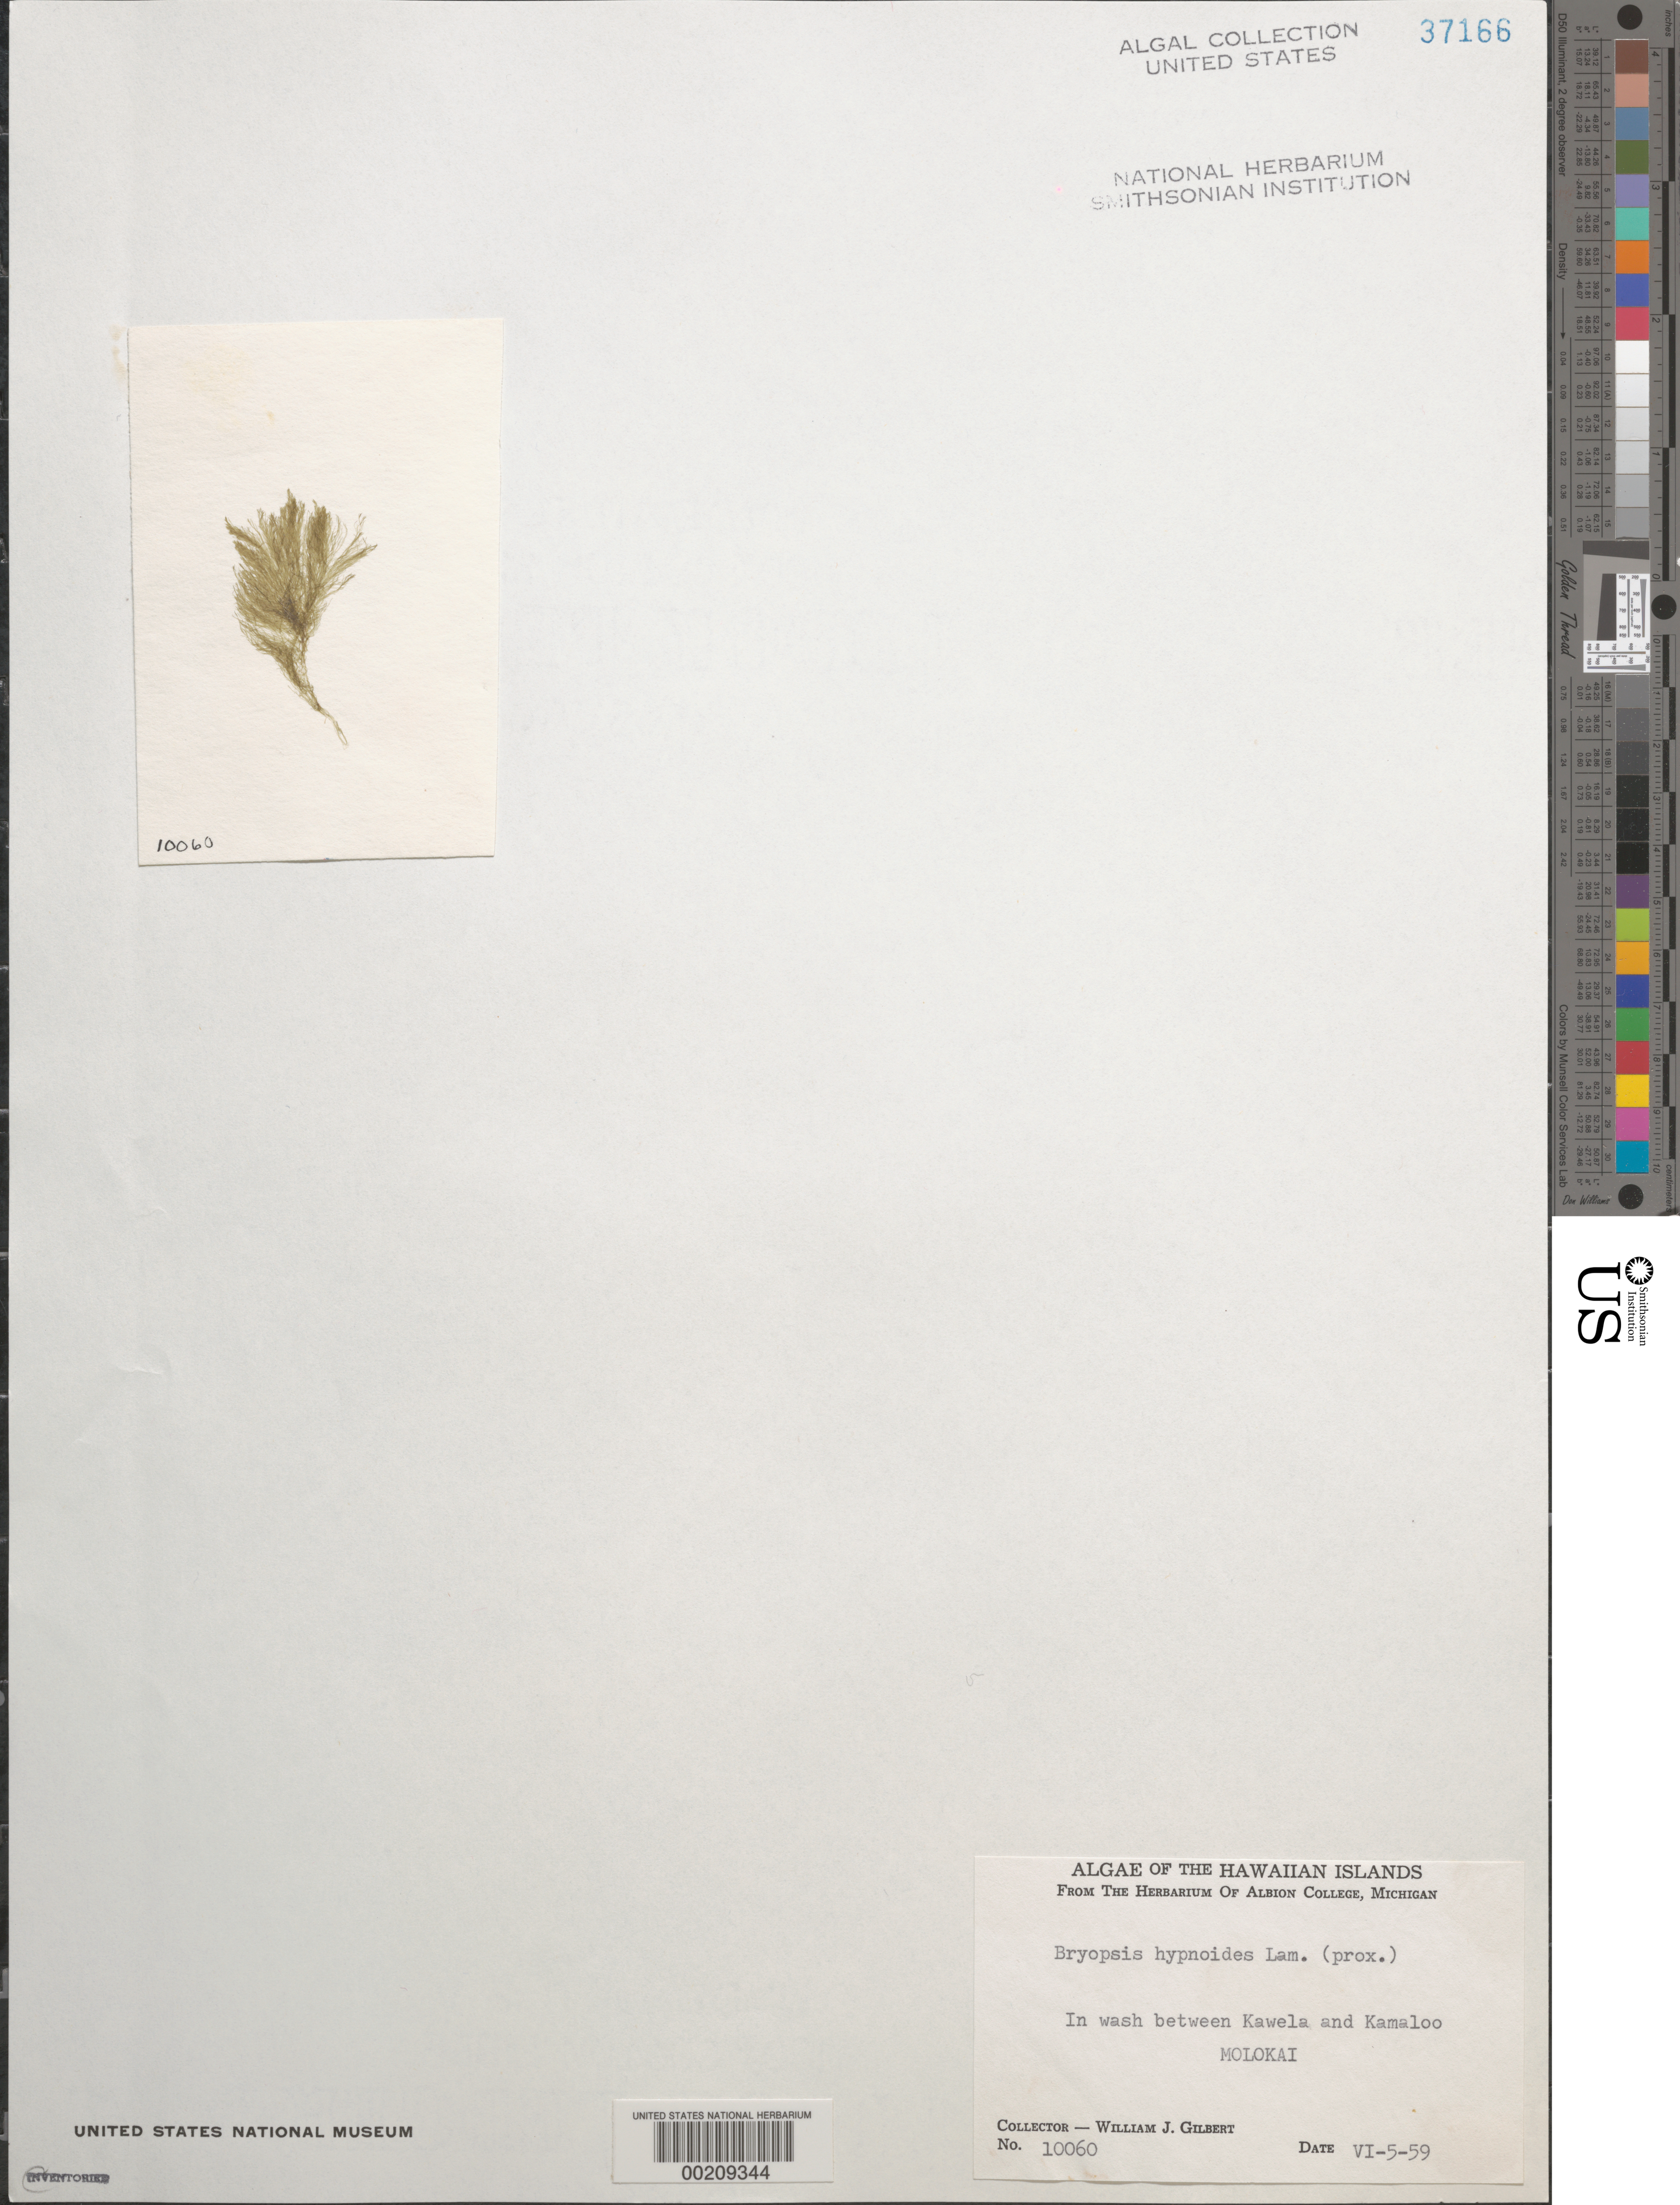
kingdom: Plantae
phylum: Chlorophyta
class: Ulvophyceae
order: Bryopsidales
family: Bryopsidaceae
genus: Bryopsis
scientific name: Bryopsis hypnoides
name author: J.V.Lamouroux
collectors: W. J. Gilbert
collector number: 10060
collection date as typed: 05 Jun 1959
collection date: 1959-06-05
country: United States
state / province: Hawaii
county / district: Maui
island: Moloka'i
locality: Between Kawela and Kamaloo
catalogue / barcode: US 37166